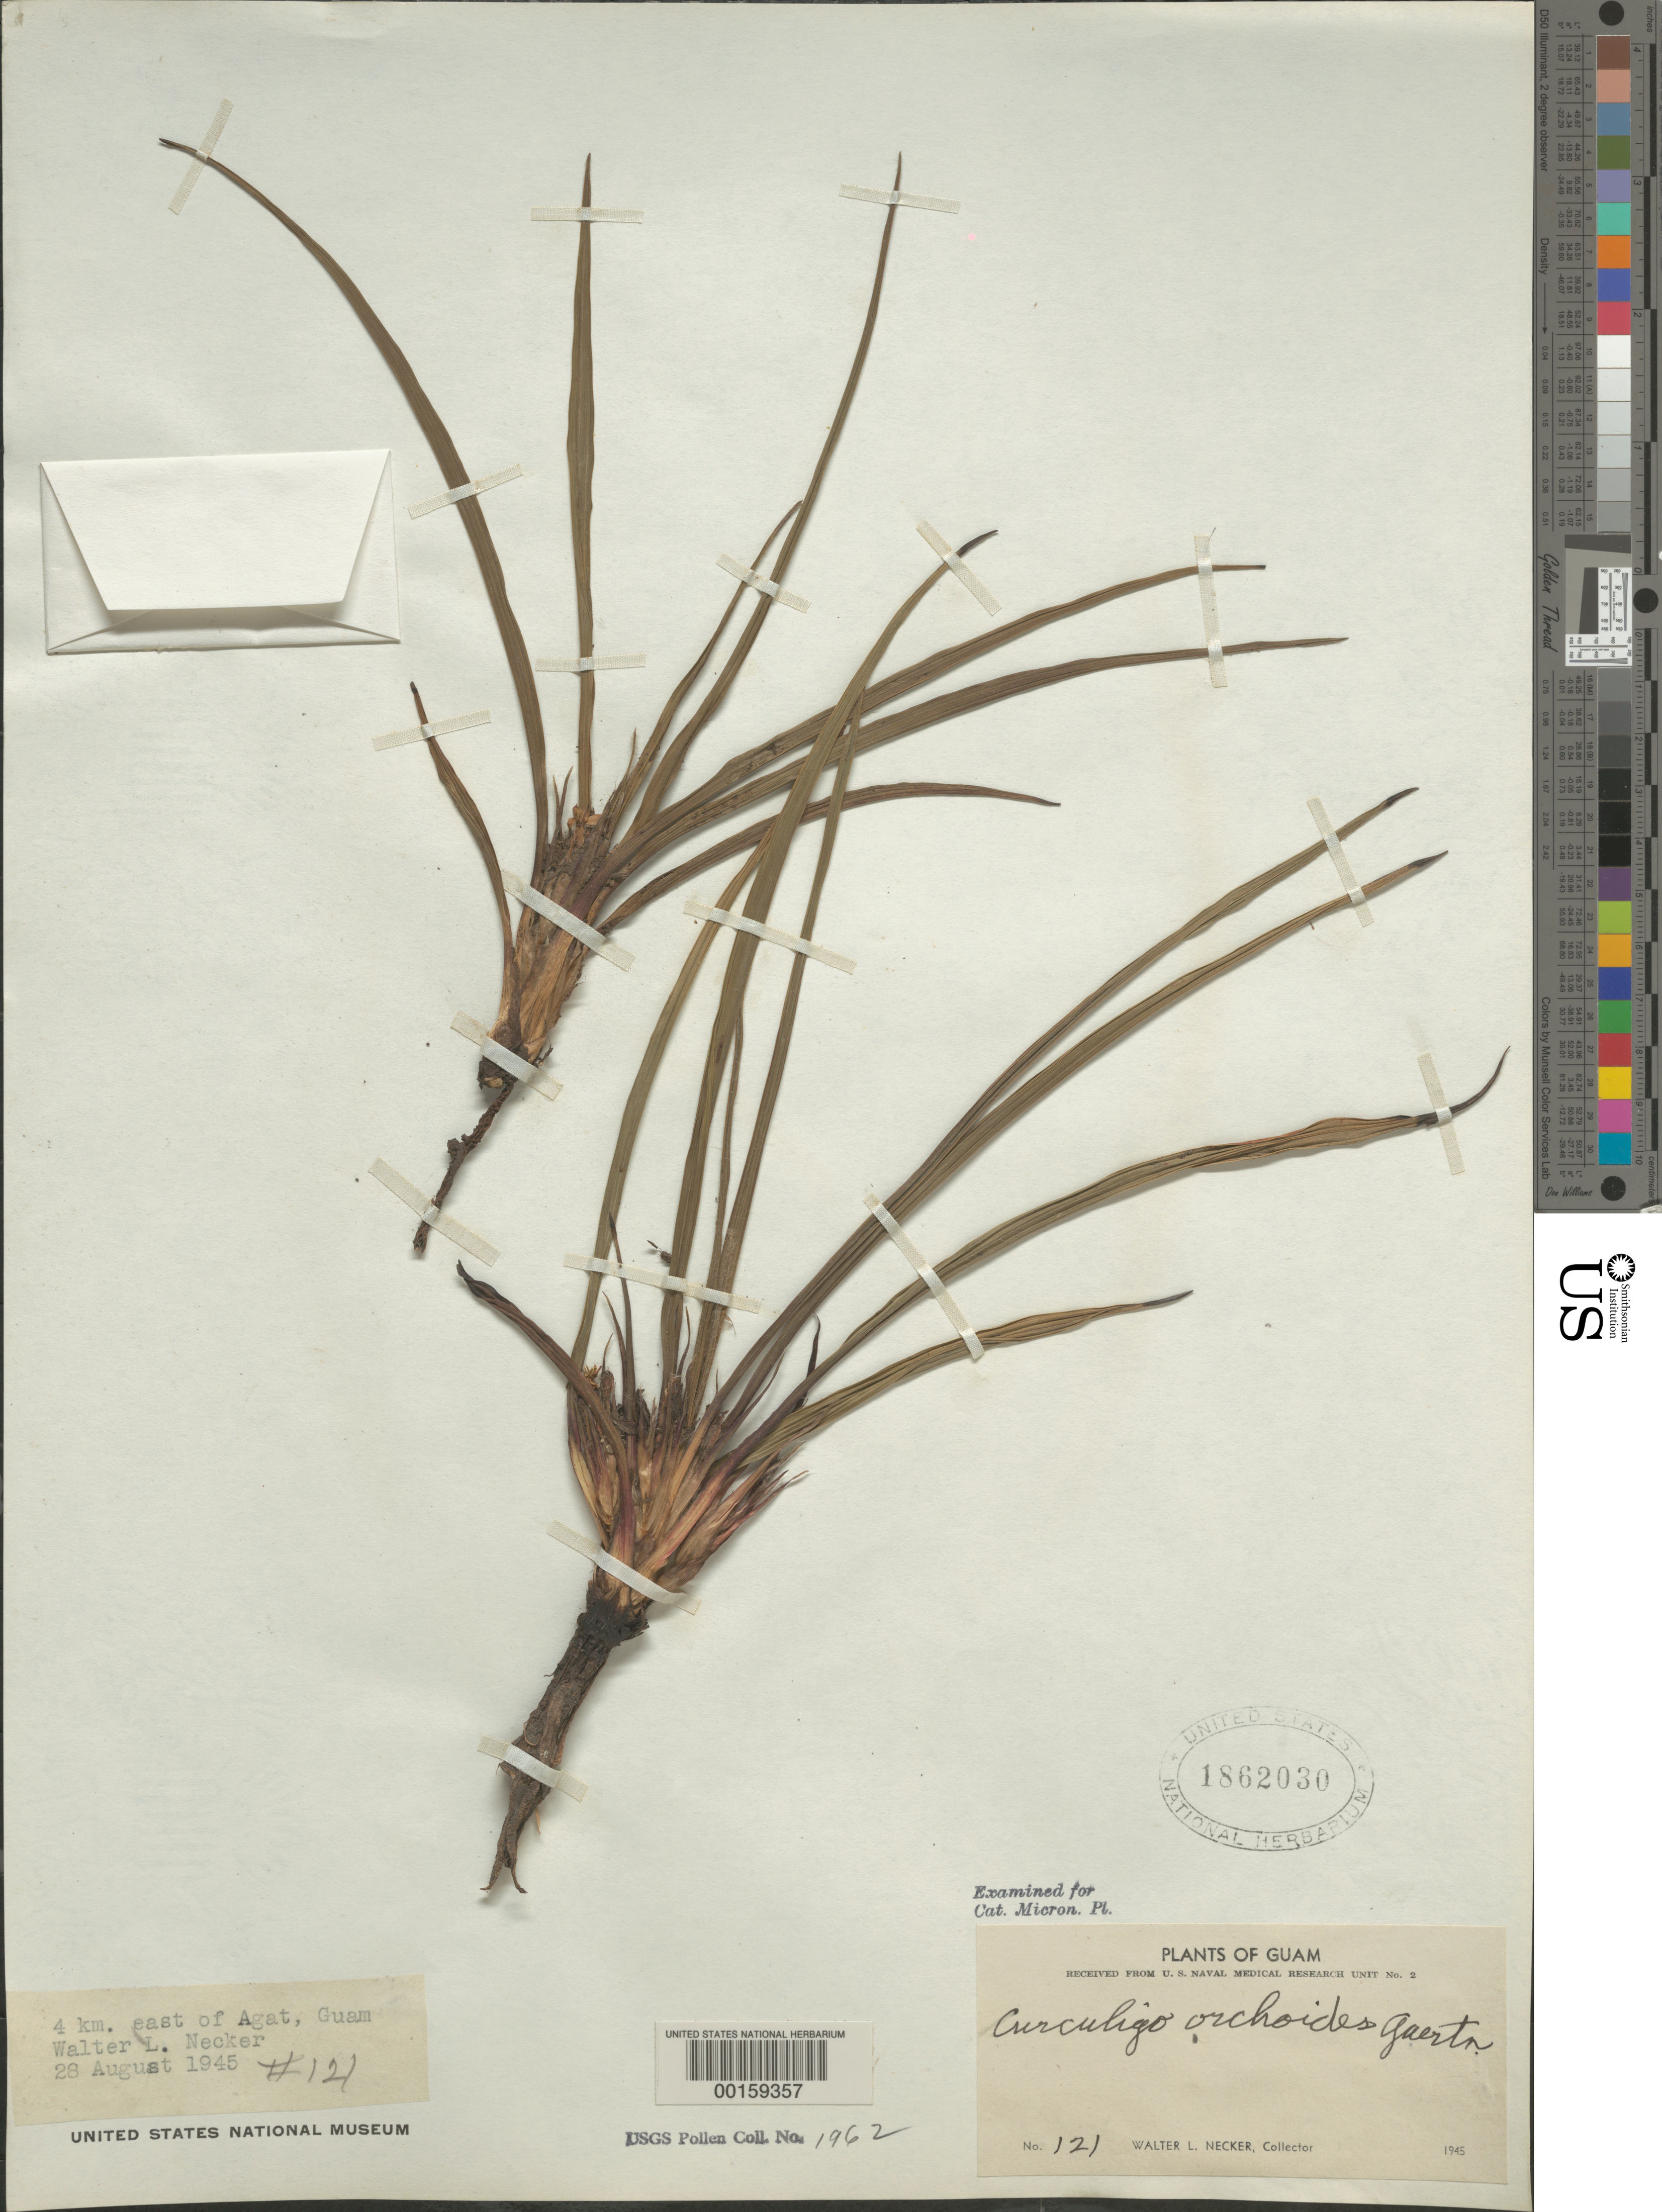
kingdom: Plantae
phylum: Tracheophyta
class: Liliopsida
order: Asparagales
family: Hypoxidaceae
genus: Curculigo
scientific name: Curculigo orchioides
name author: Gaertn.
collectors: W. L. Necker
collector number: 121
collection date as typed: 28 Aug 1945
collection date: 1945-08-28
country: Guam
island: Guam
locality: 4 km e of agat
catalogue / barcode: US 1862030